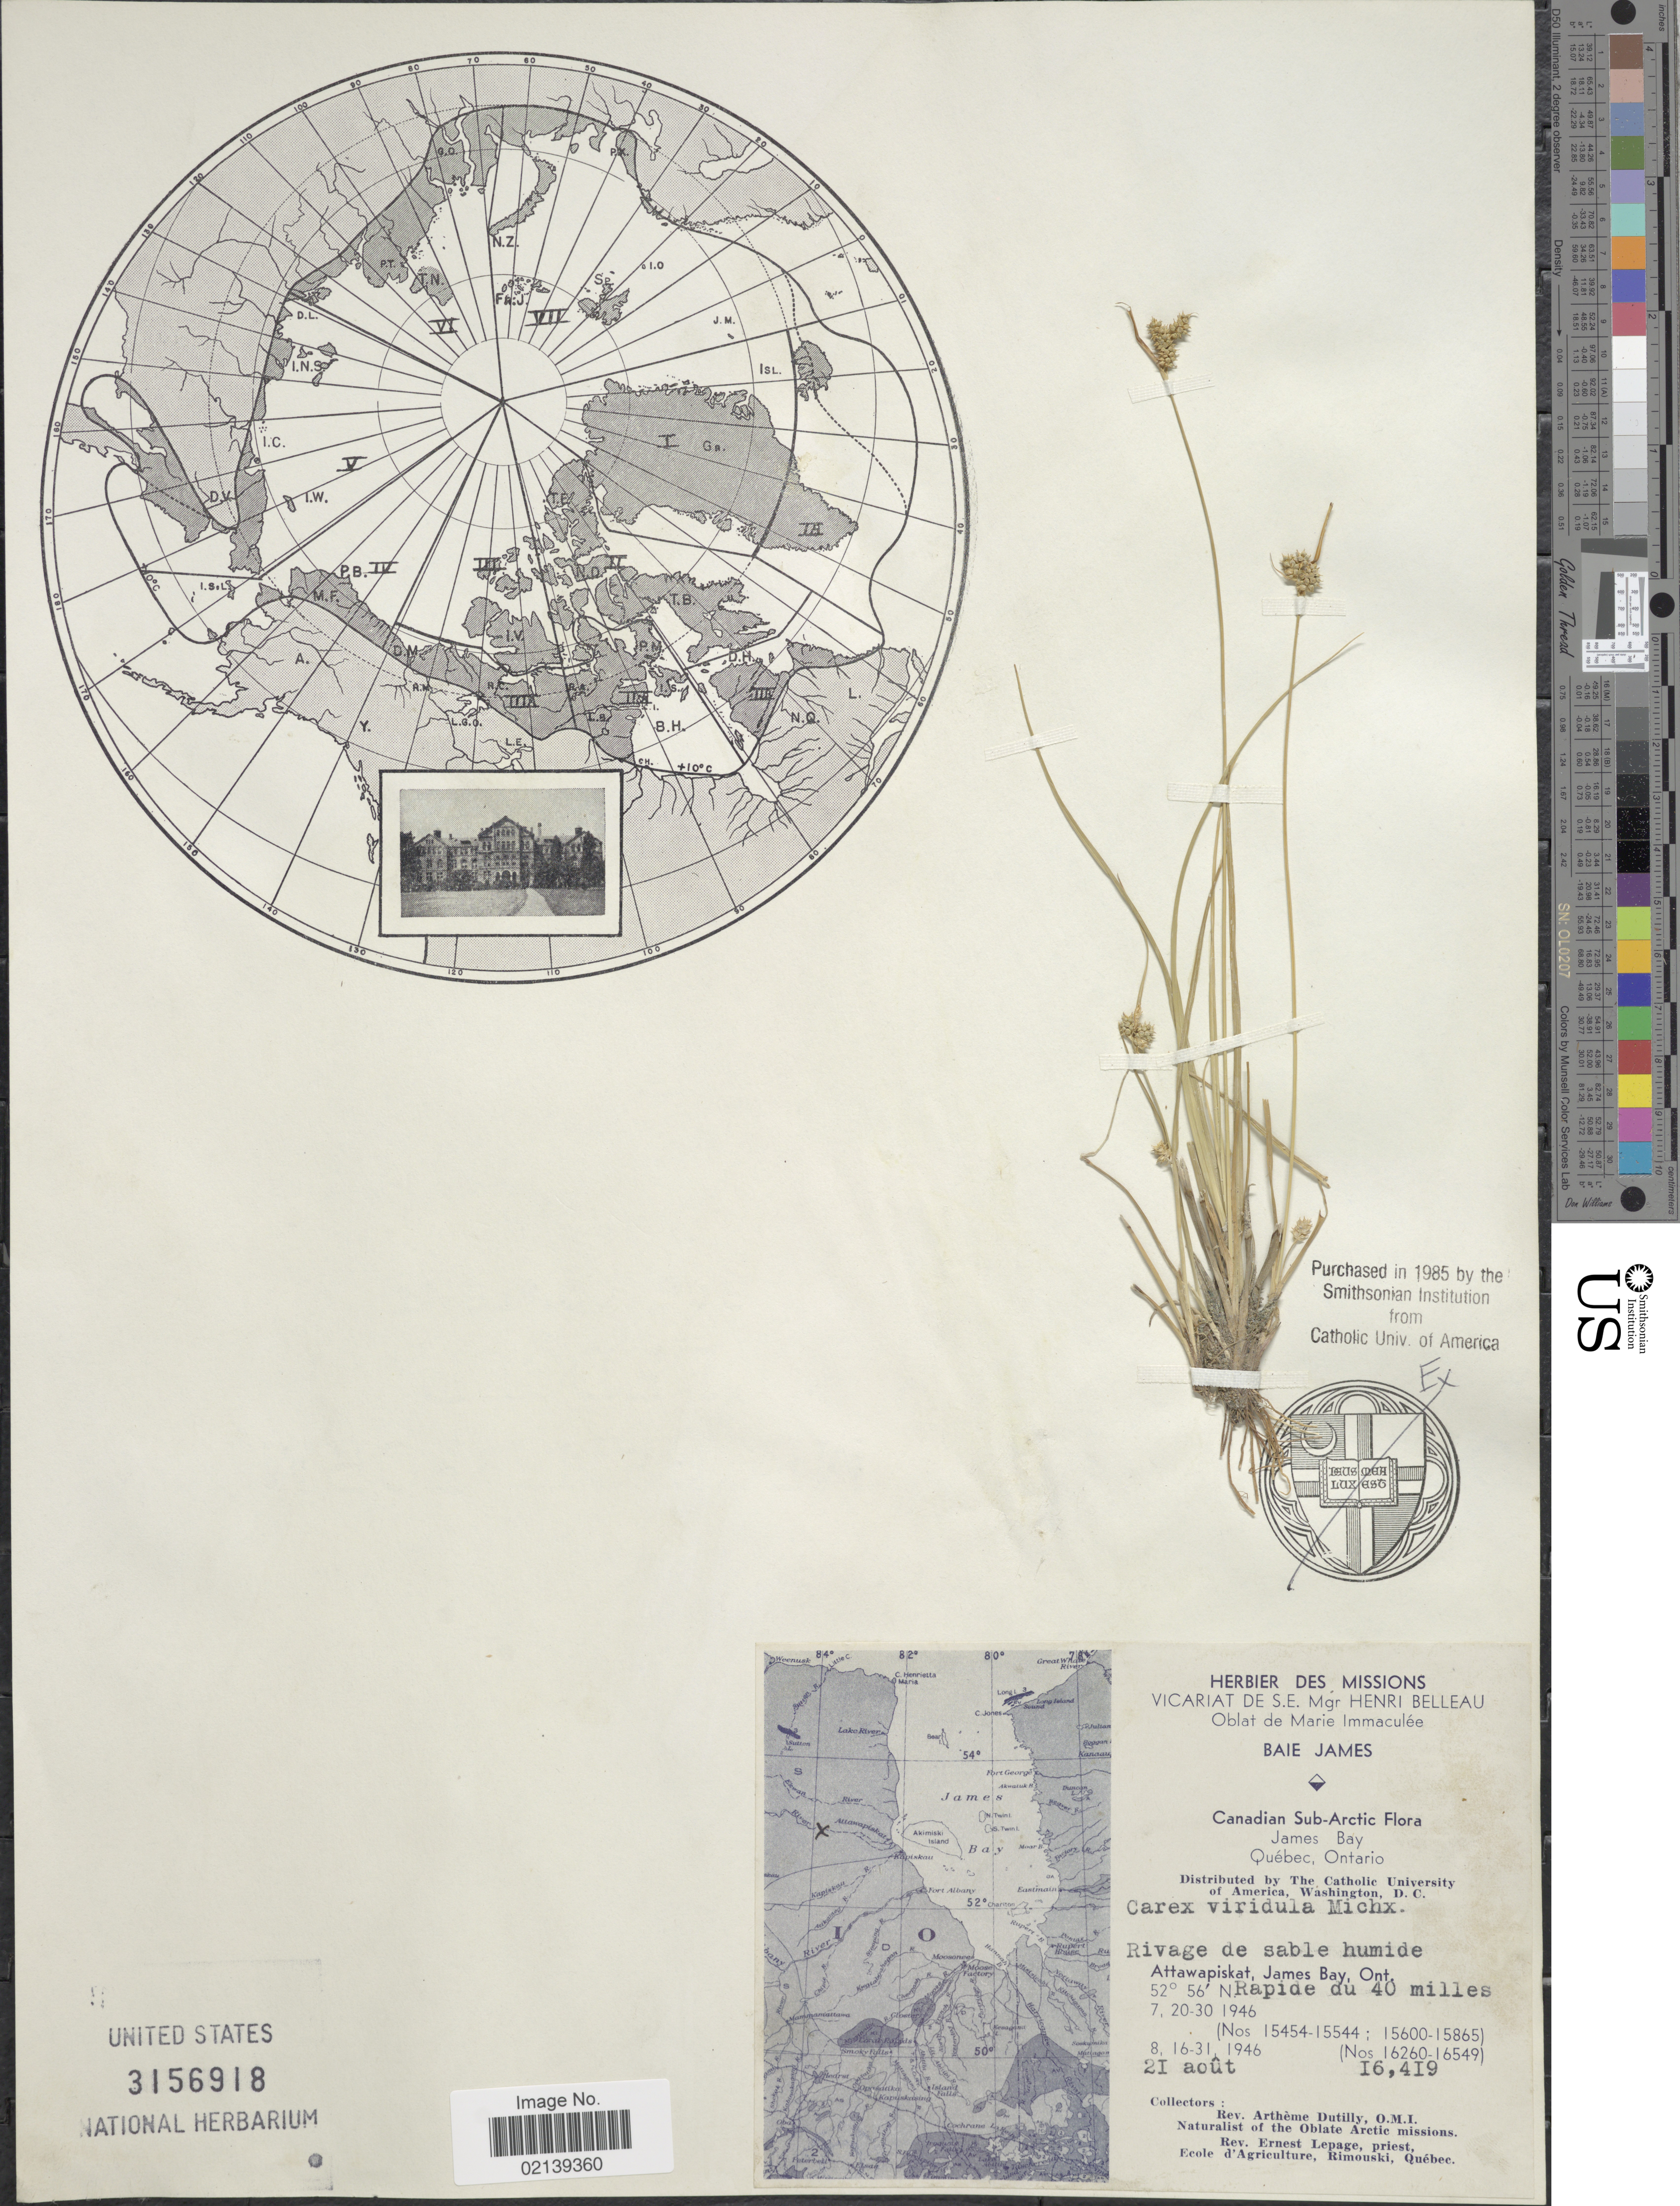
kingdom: Plantae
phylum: Tracheophyta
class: Liliopsida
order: Poales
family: Cyperaceae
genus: Carex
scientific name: Carex oederi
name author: Retz.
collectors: A. Dutilly & E. Lepage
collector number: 16419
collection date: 1946-08-16/1946-08-31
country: Canada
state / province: Ontario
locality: Baie James, Canadian Sub-Arctic, James Bay, Quebec, Ontario, Rivage de sable humide, Attawapiskat, James Bay, Ont. Rapide du 40 milles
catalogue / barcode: US 3156918